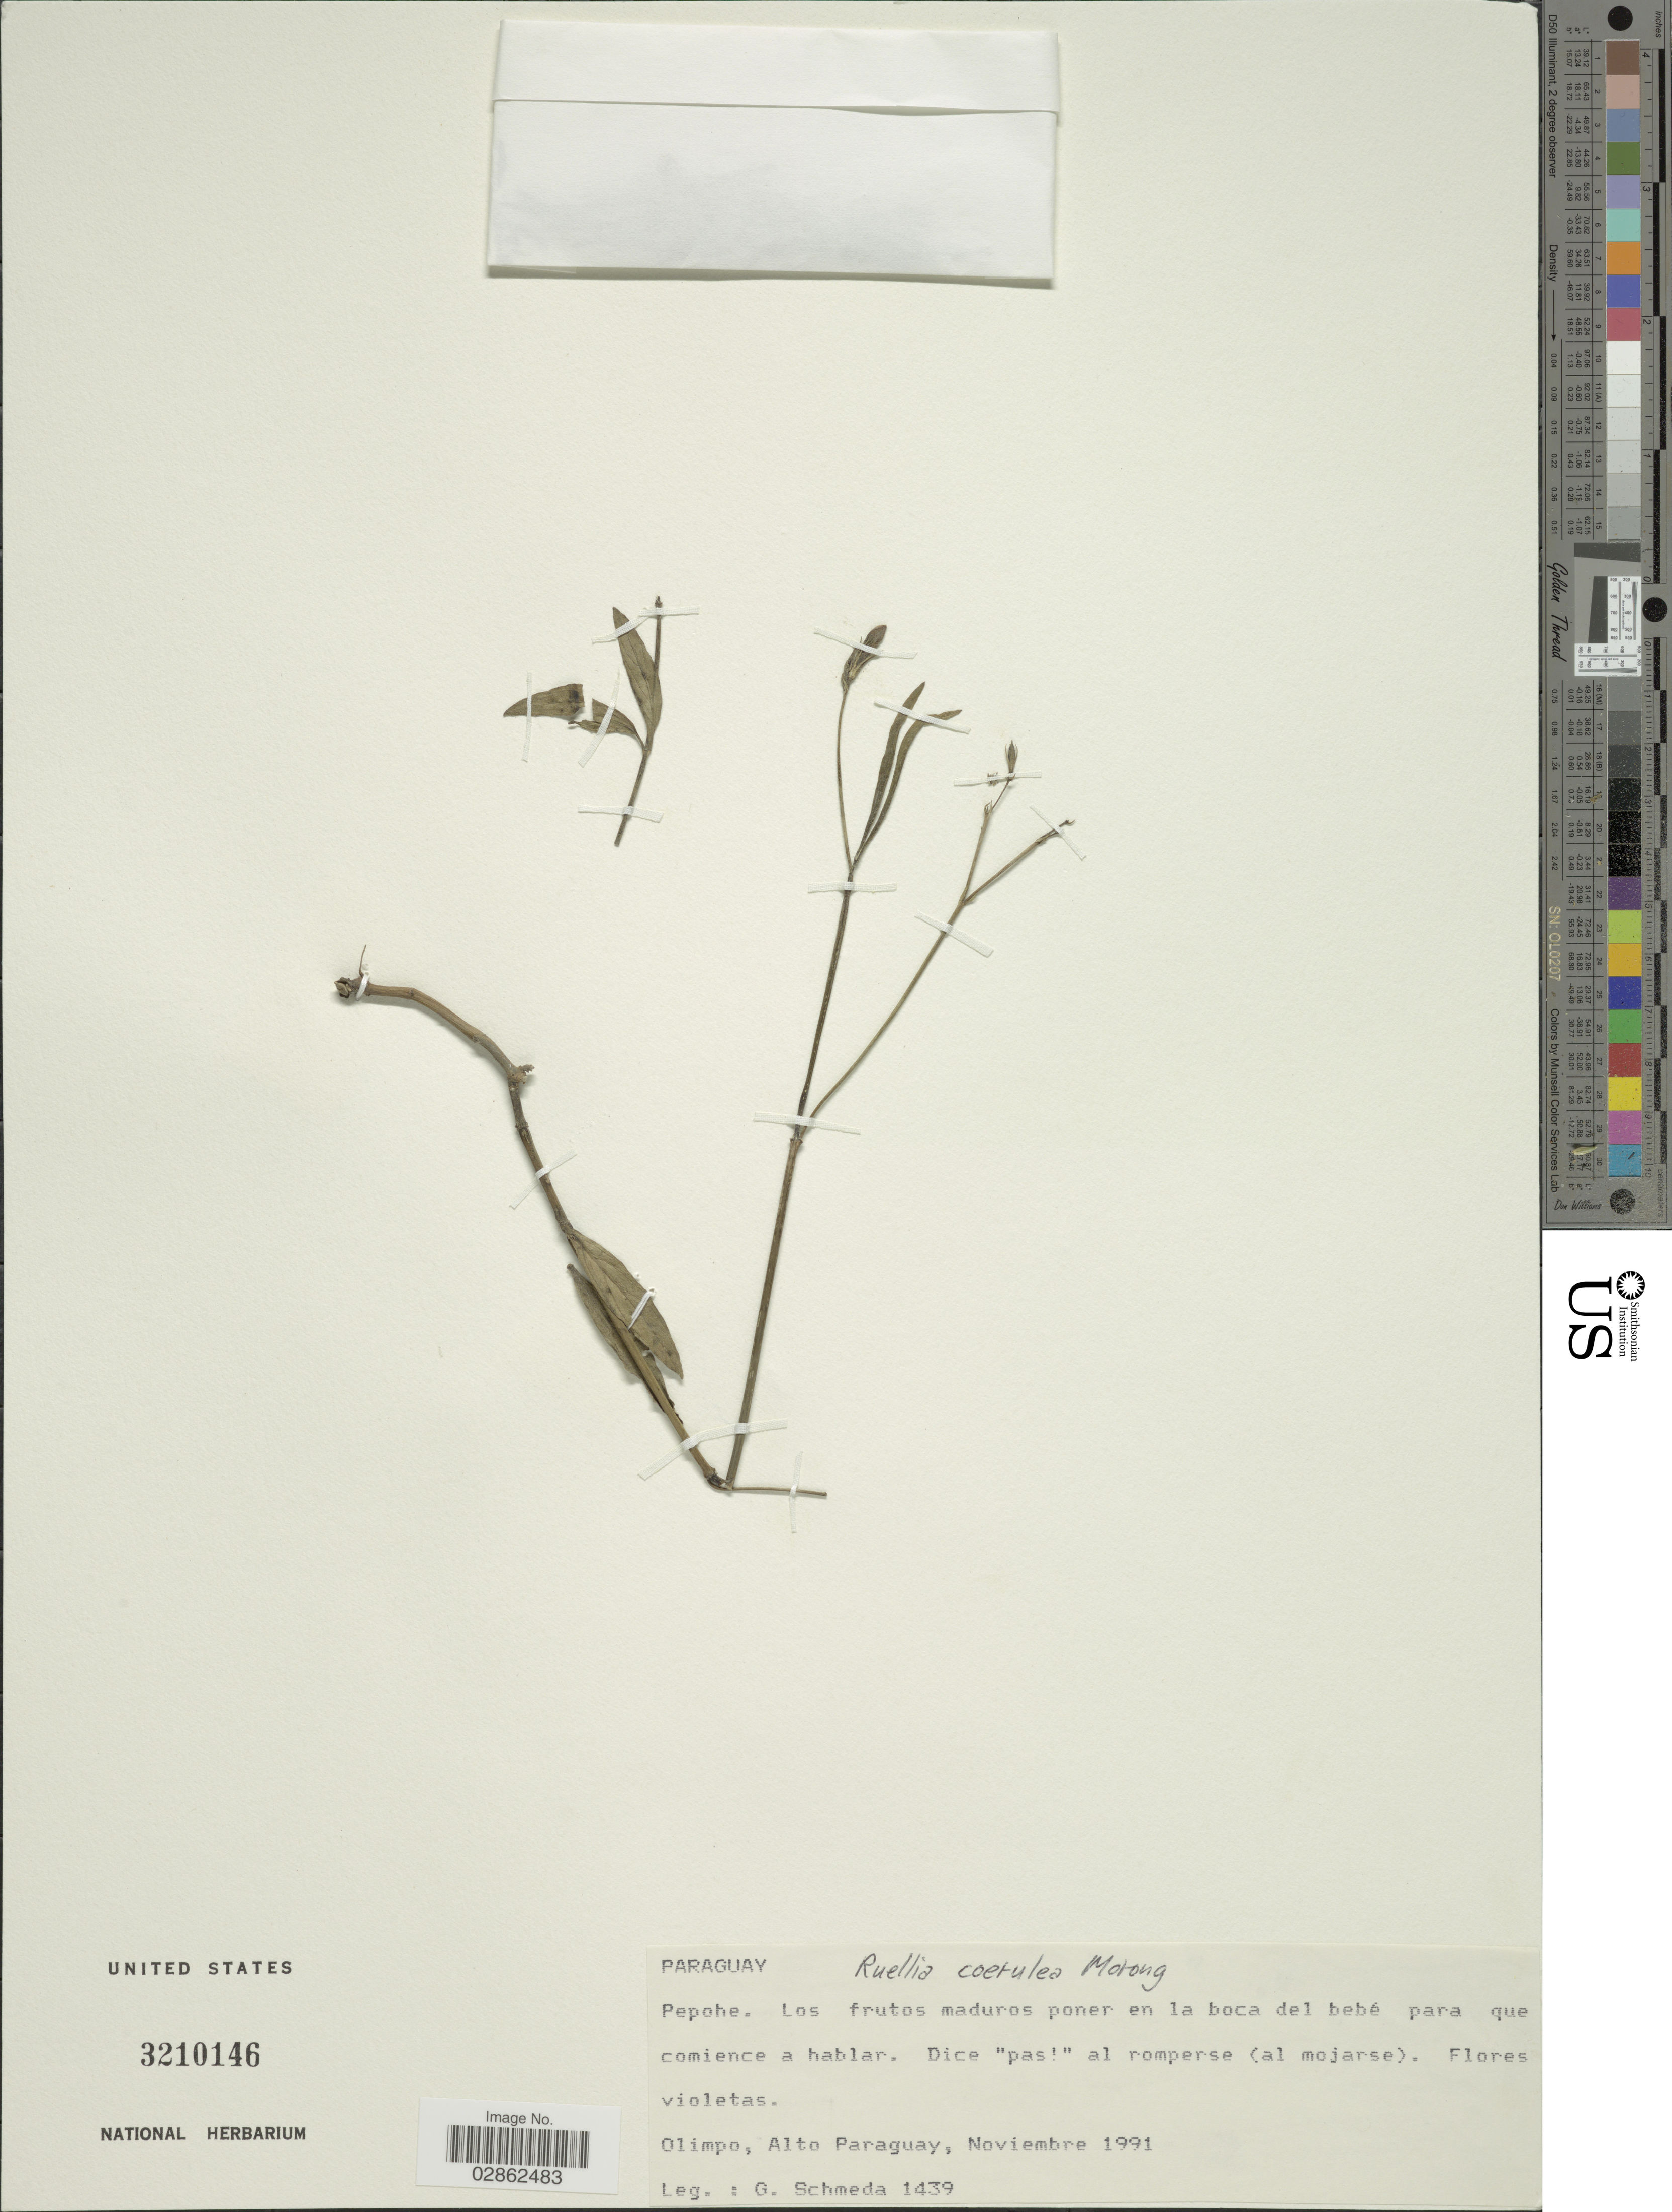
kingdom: Plantae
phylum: Tracheophyta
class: Magnoliopsida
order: Lamiales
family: Acanthaceae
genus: Ruellia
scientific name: Ruellia tweediana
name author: Griseb.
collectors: G. Schmeda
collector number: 1439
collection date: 1991-11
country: Paraguay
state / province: Alto Paraguay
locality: Olimpo.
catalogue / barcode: US 3210146